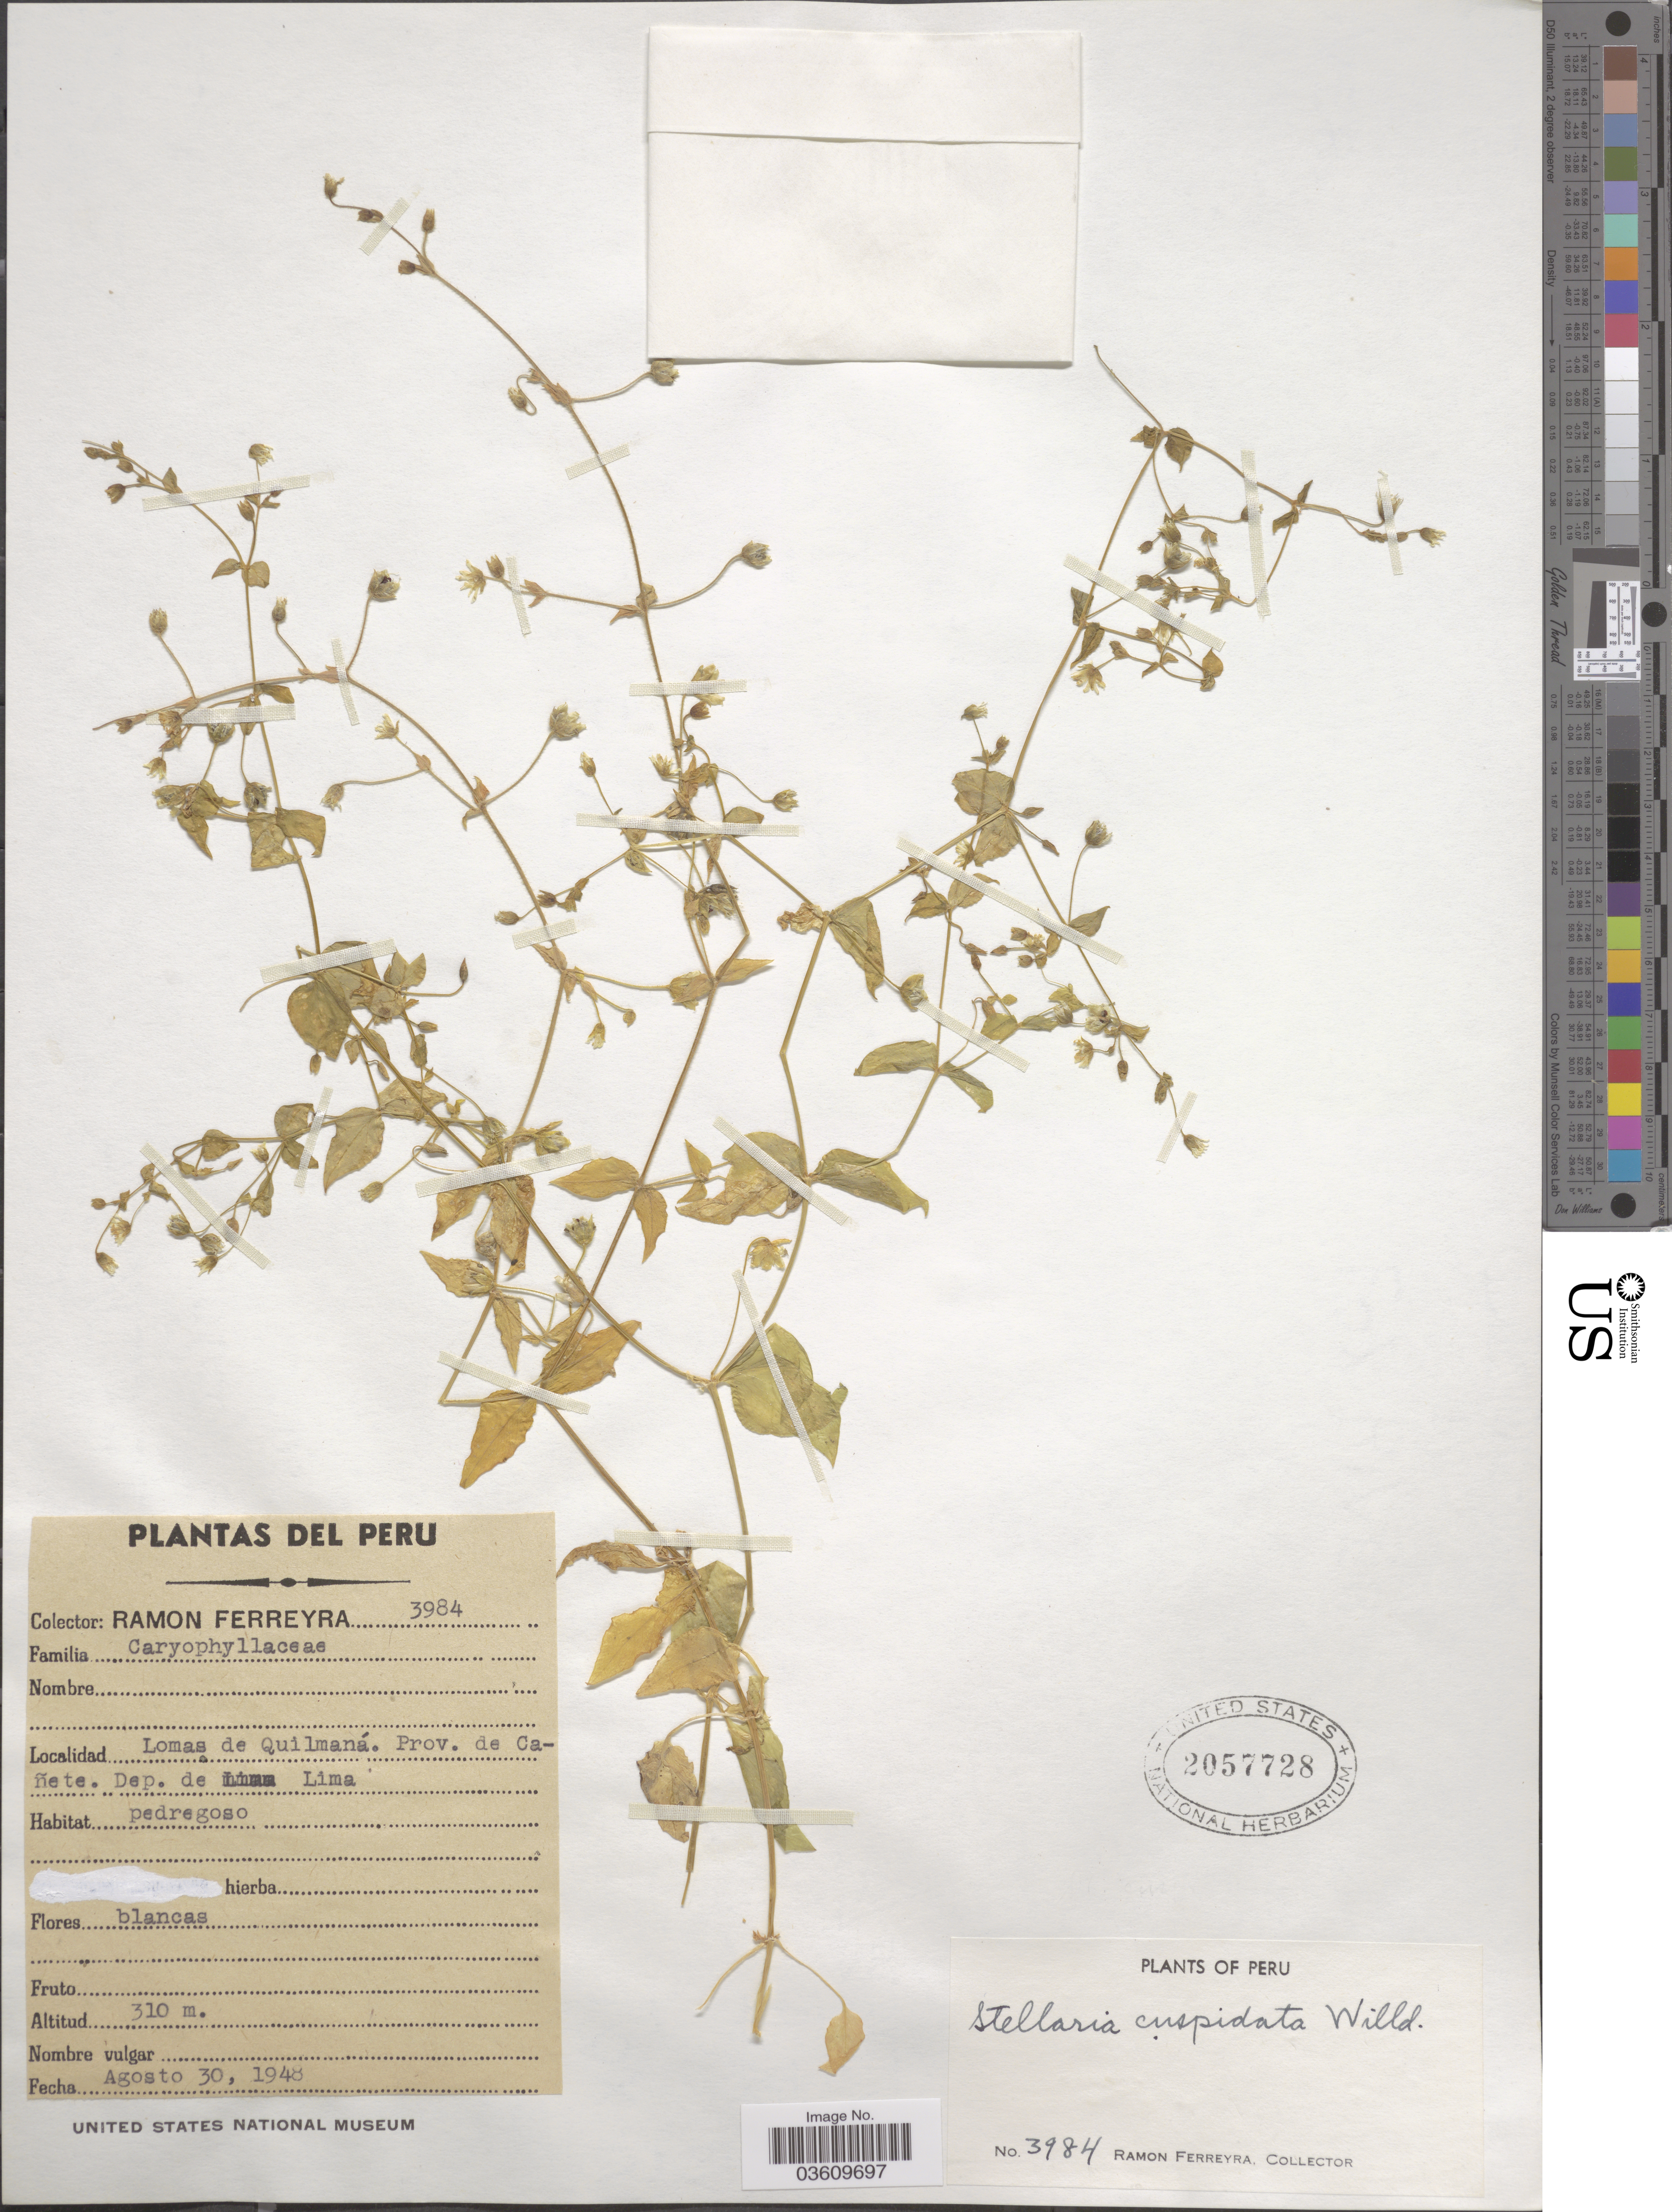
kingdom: Plantae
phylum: Tracheophyta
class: Magnoliopsida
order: Caryophyllales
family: Caryophyllaceae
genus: Stellaria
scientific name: Stellaria cuspidata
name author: Willd. ex Schltdl.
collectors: R. A. Ferreyra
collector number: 3984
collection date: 1948-08-30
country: Peru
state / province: Lima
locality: Lomas de Quilmaná. Prov. de Cafiete. Dep. de Lima.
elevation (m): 310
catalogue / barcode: US 2057728